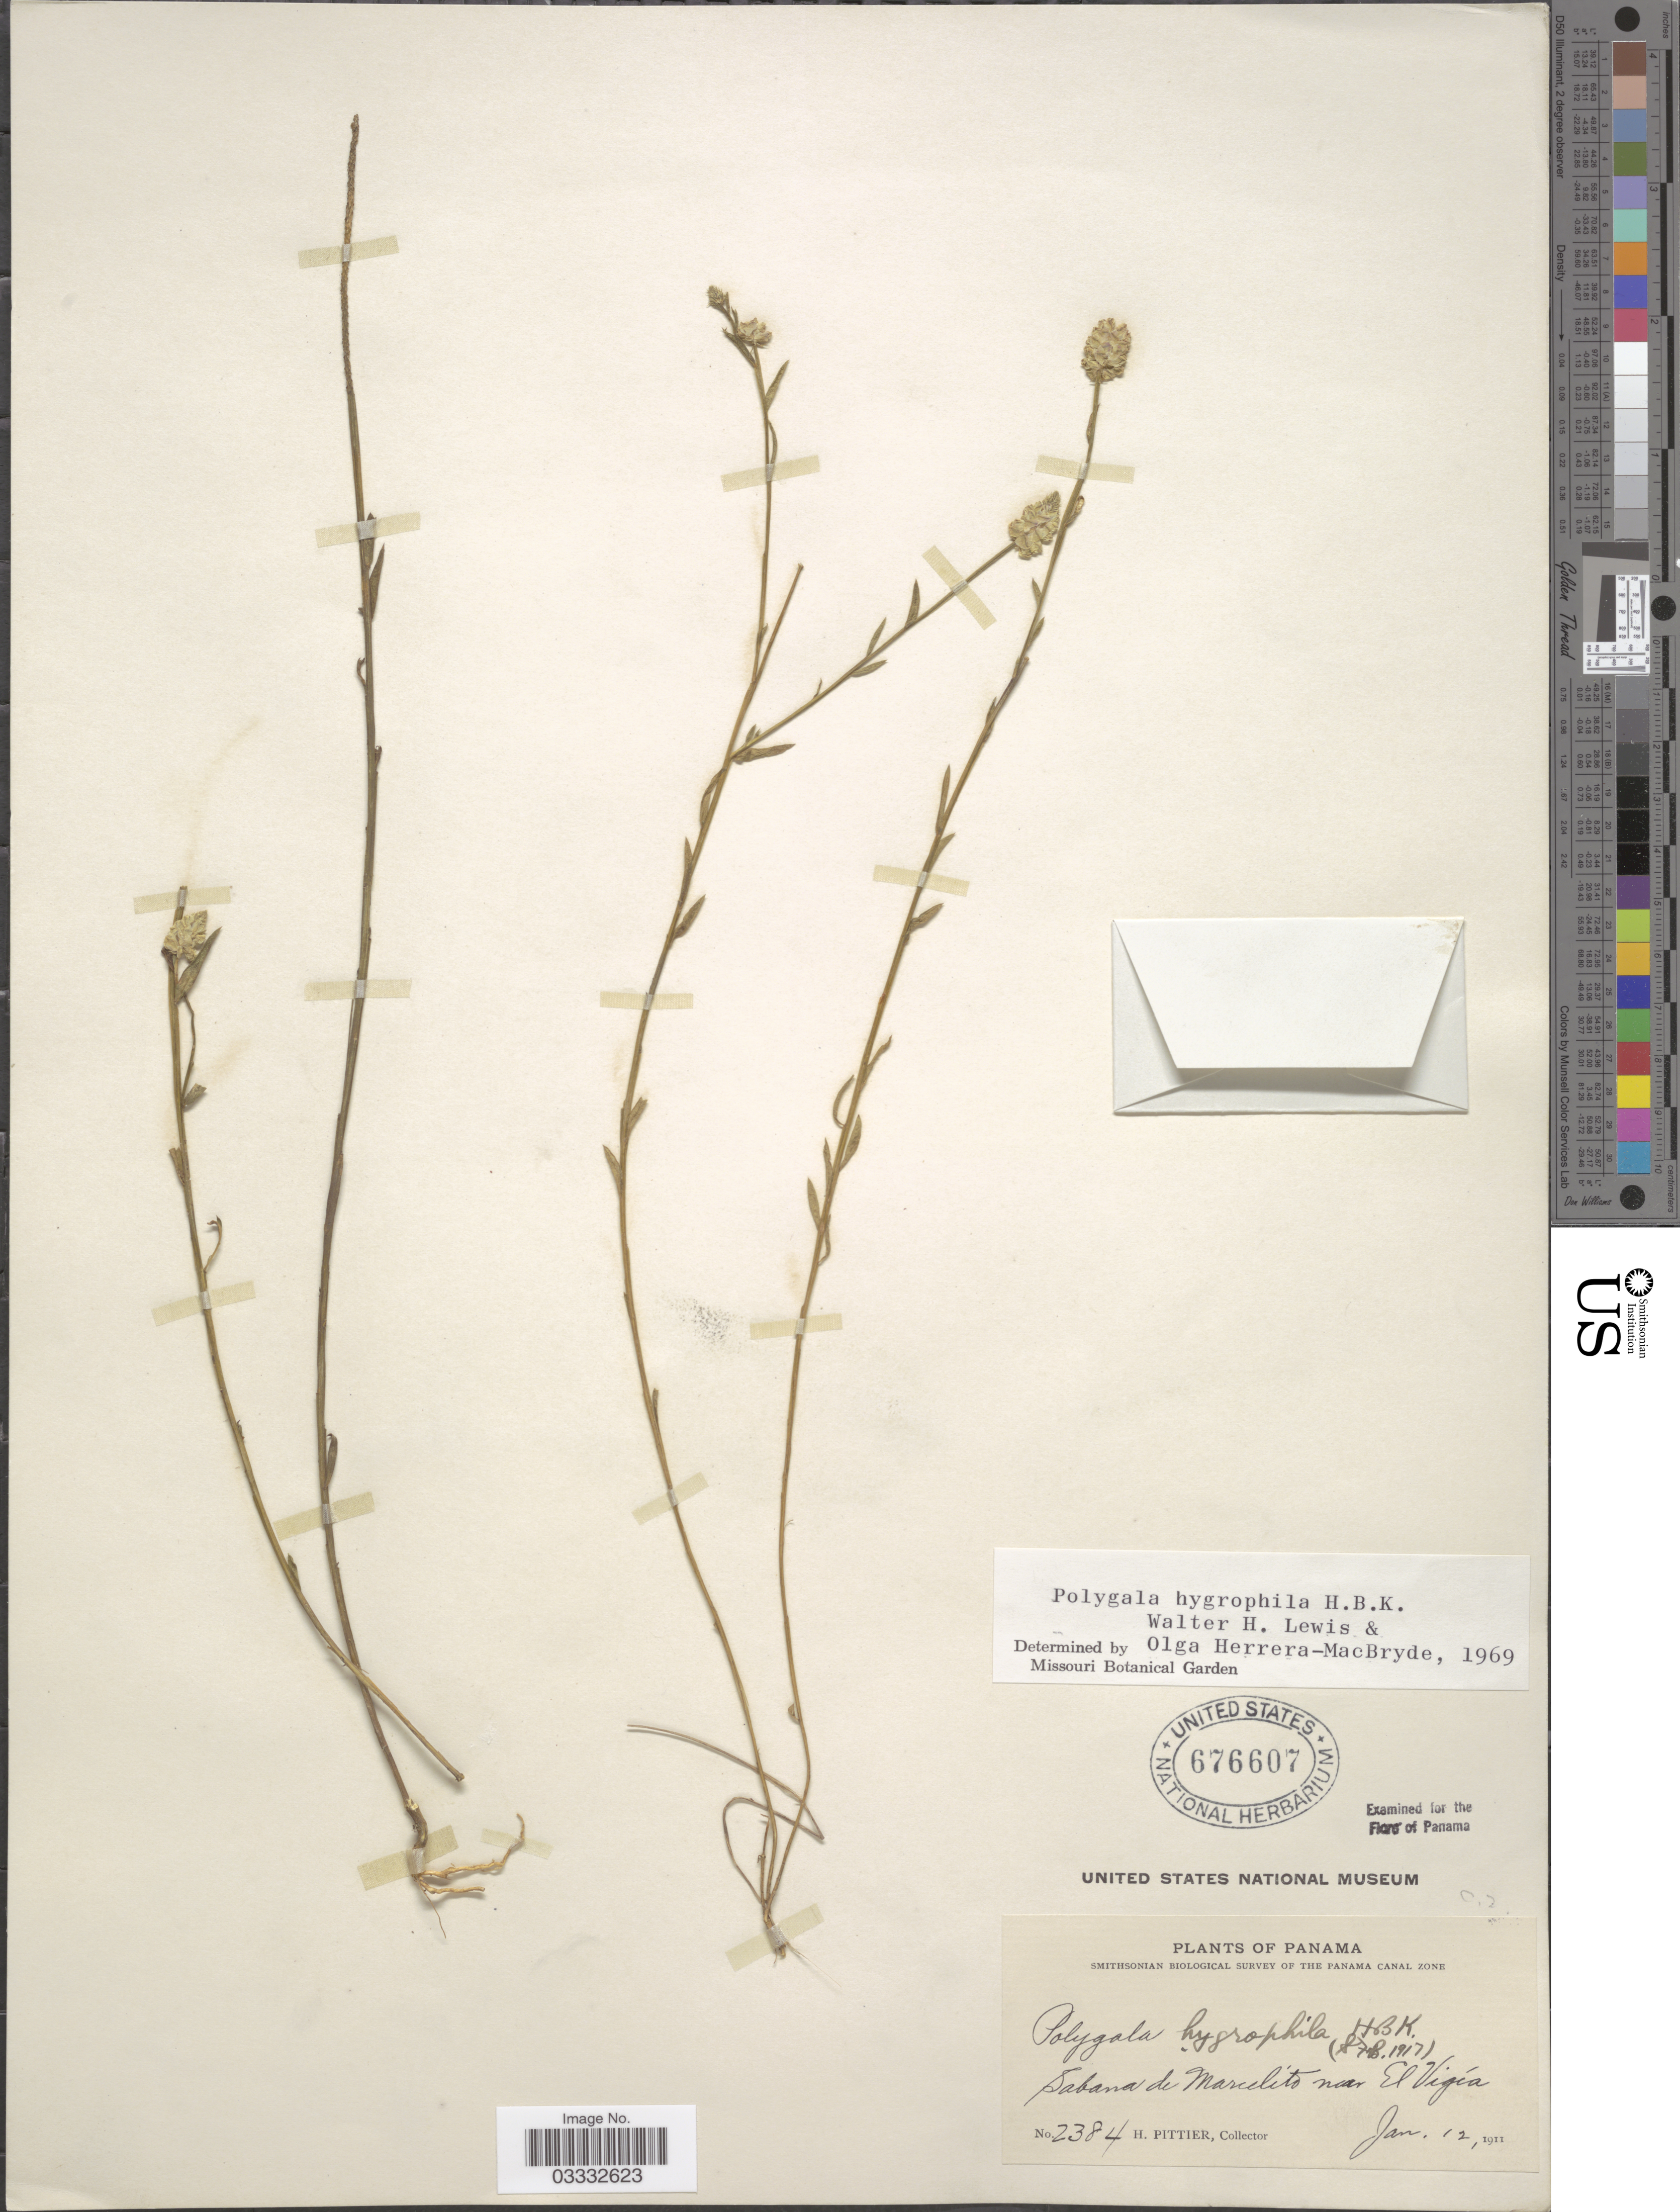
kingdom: Plantae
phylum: Tracheophyta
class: Magnoliopsida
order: Fabales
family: Polygalaceae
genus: Polygala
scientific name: Polygala hygrophila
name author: Kunth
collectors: H. F. Pittier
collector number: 2384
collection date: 1911-01-12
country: Panama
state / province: Colón / Panamá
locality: Panama Canal Zone. [unsure placement] Sabana de Marcelito near El Vigía.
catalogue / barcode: US 676607